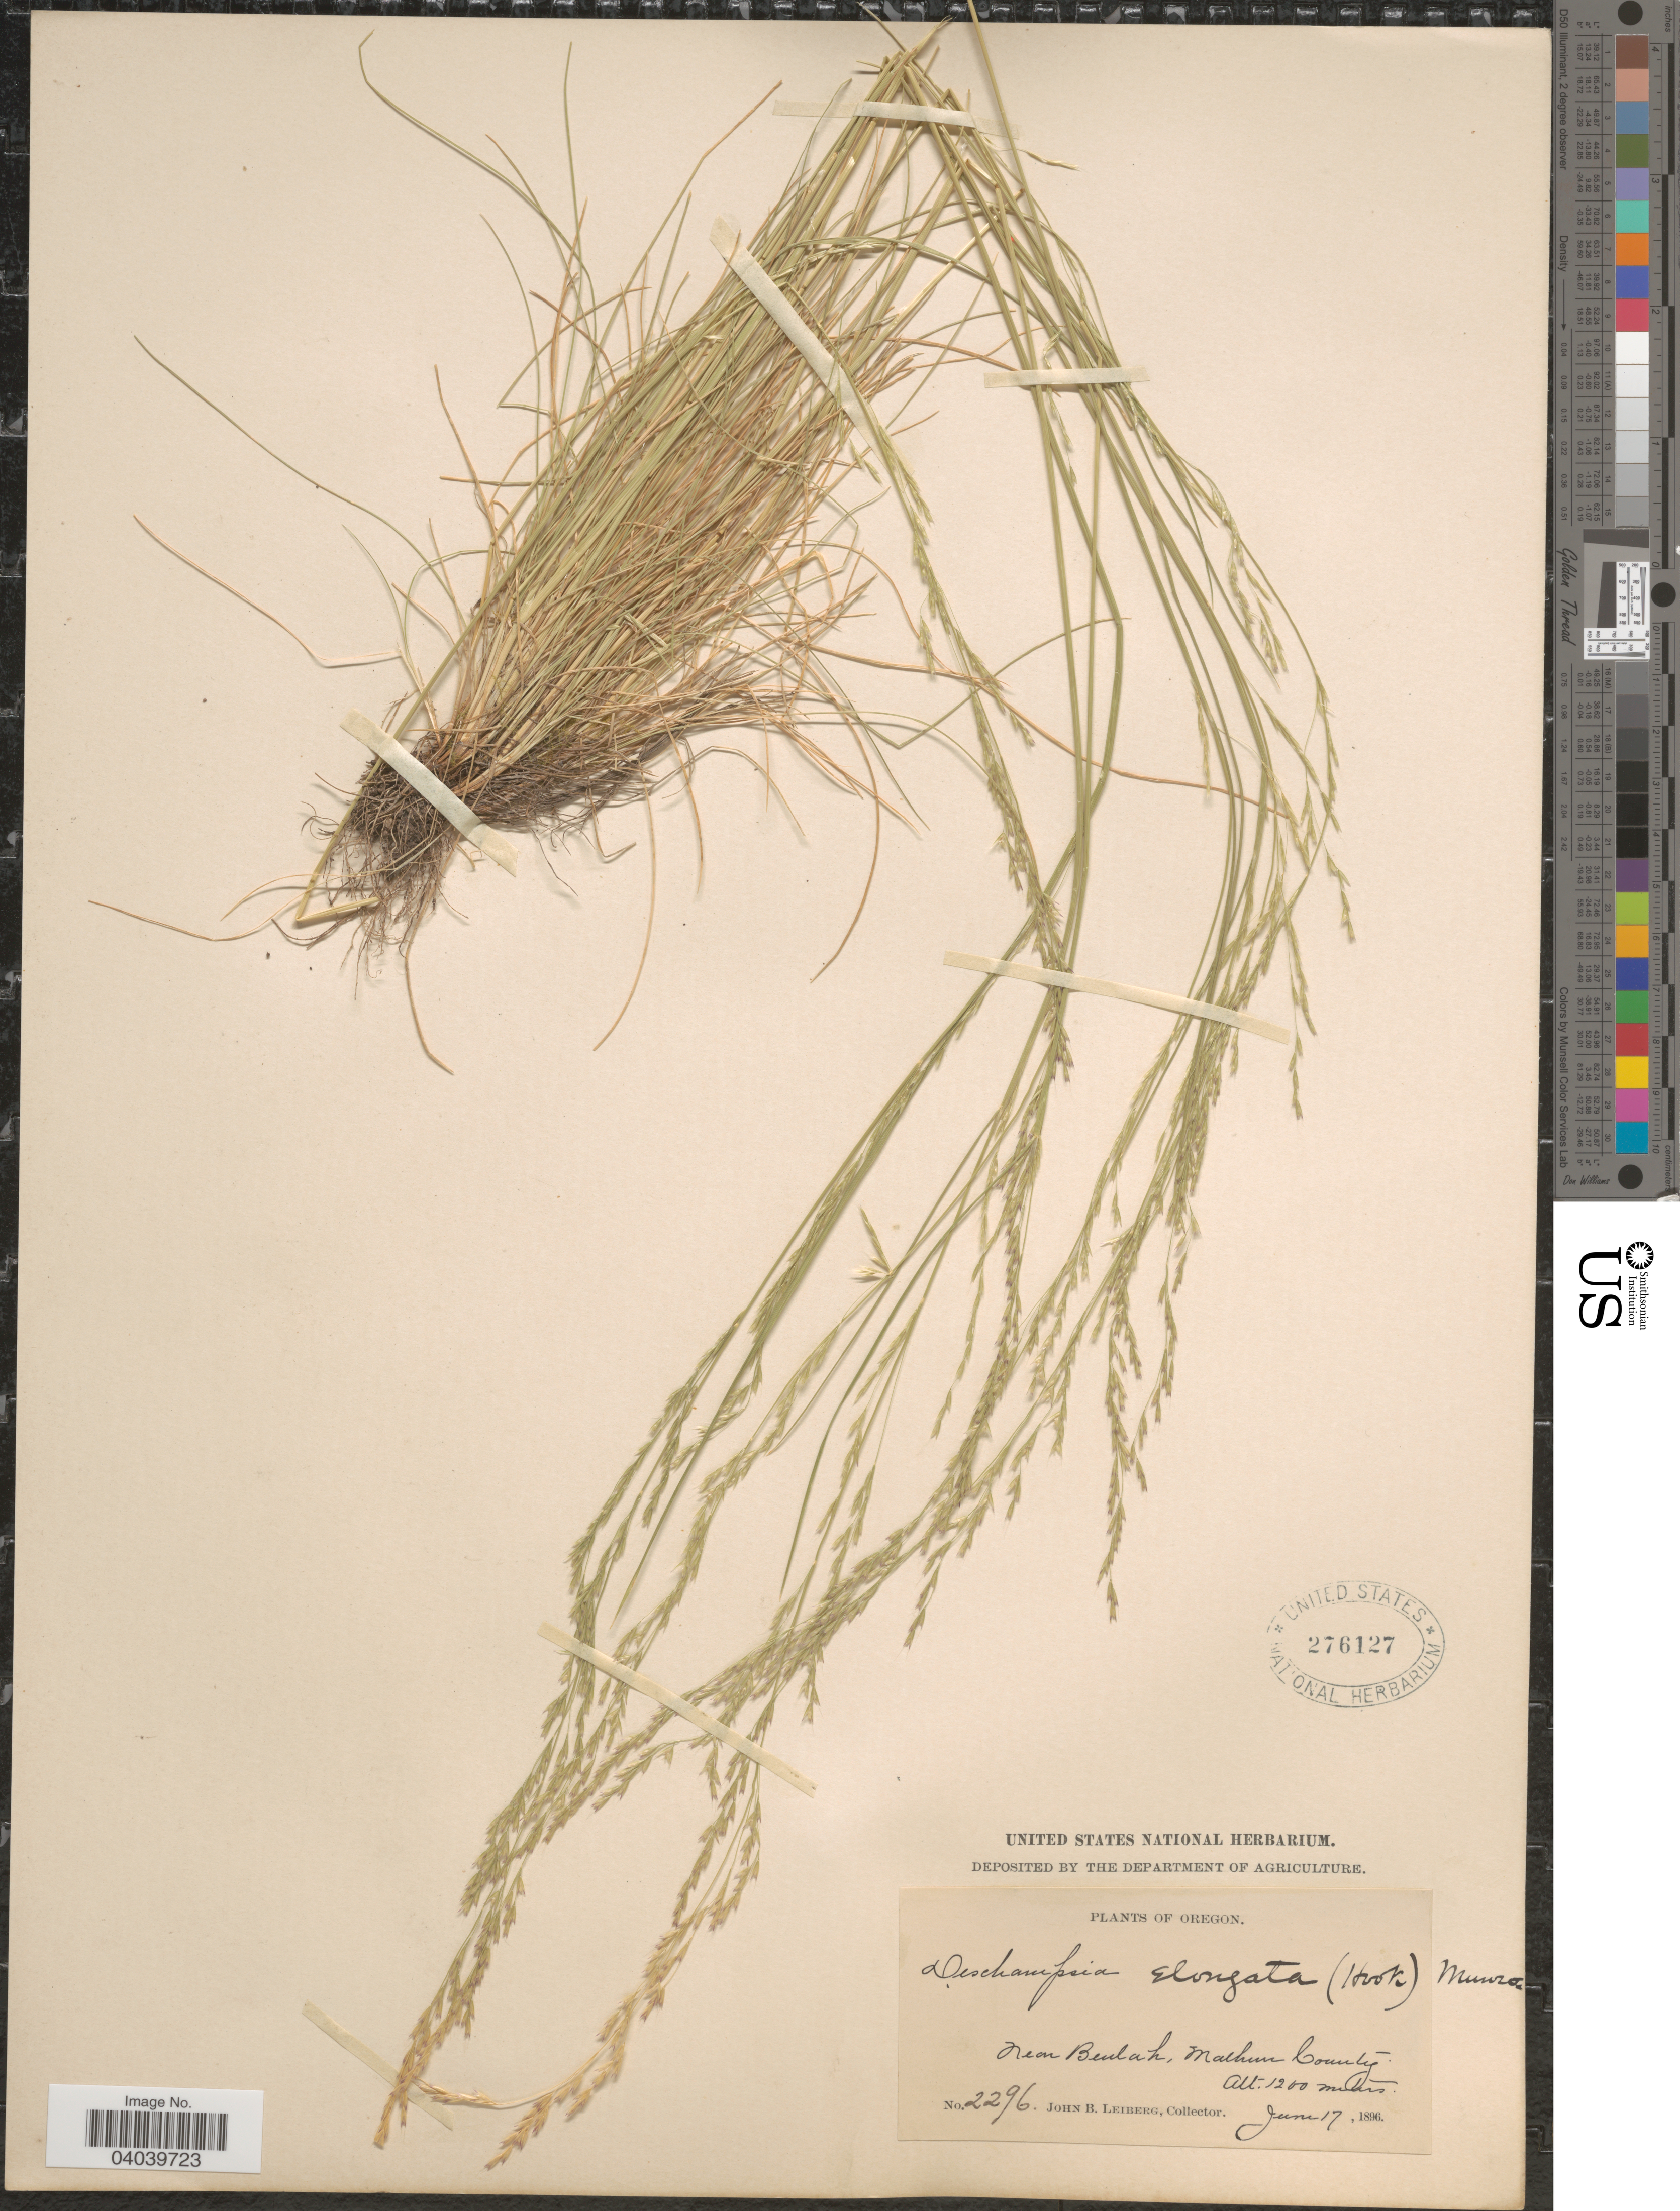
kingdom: Plantae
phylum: Tracheophyta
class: Liliopsida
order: Poales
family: Poaceae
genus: Deschampsia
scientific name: Deschampsia elongata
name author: (Hook.) Munro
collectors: J. B. Leiberg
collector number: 2296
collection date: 1896-06-17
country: United States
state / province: Oregon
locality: Near Beulah, Malheur County.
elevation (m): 1200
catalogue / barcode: US 276127